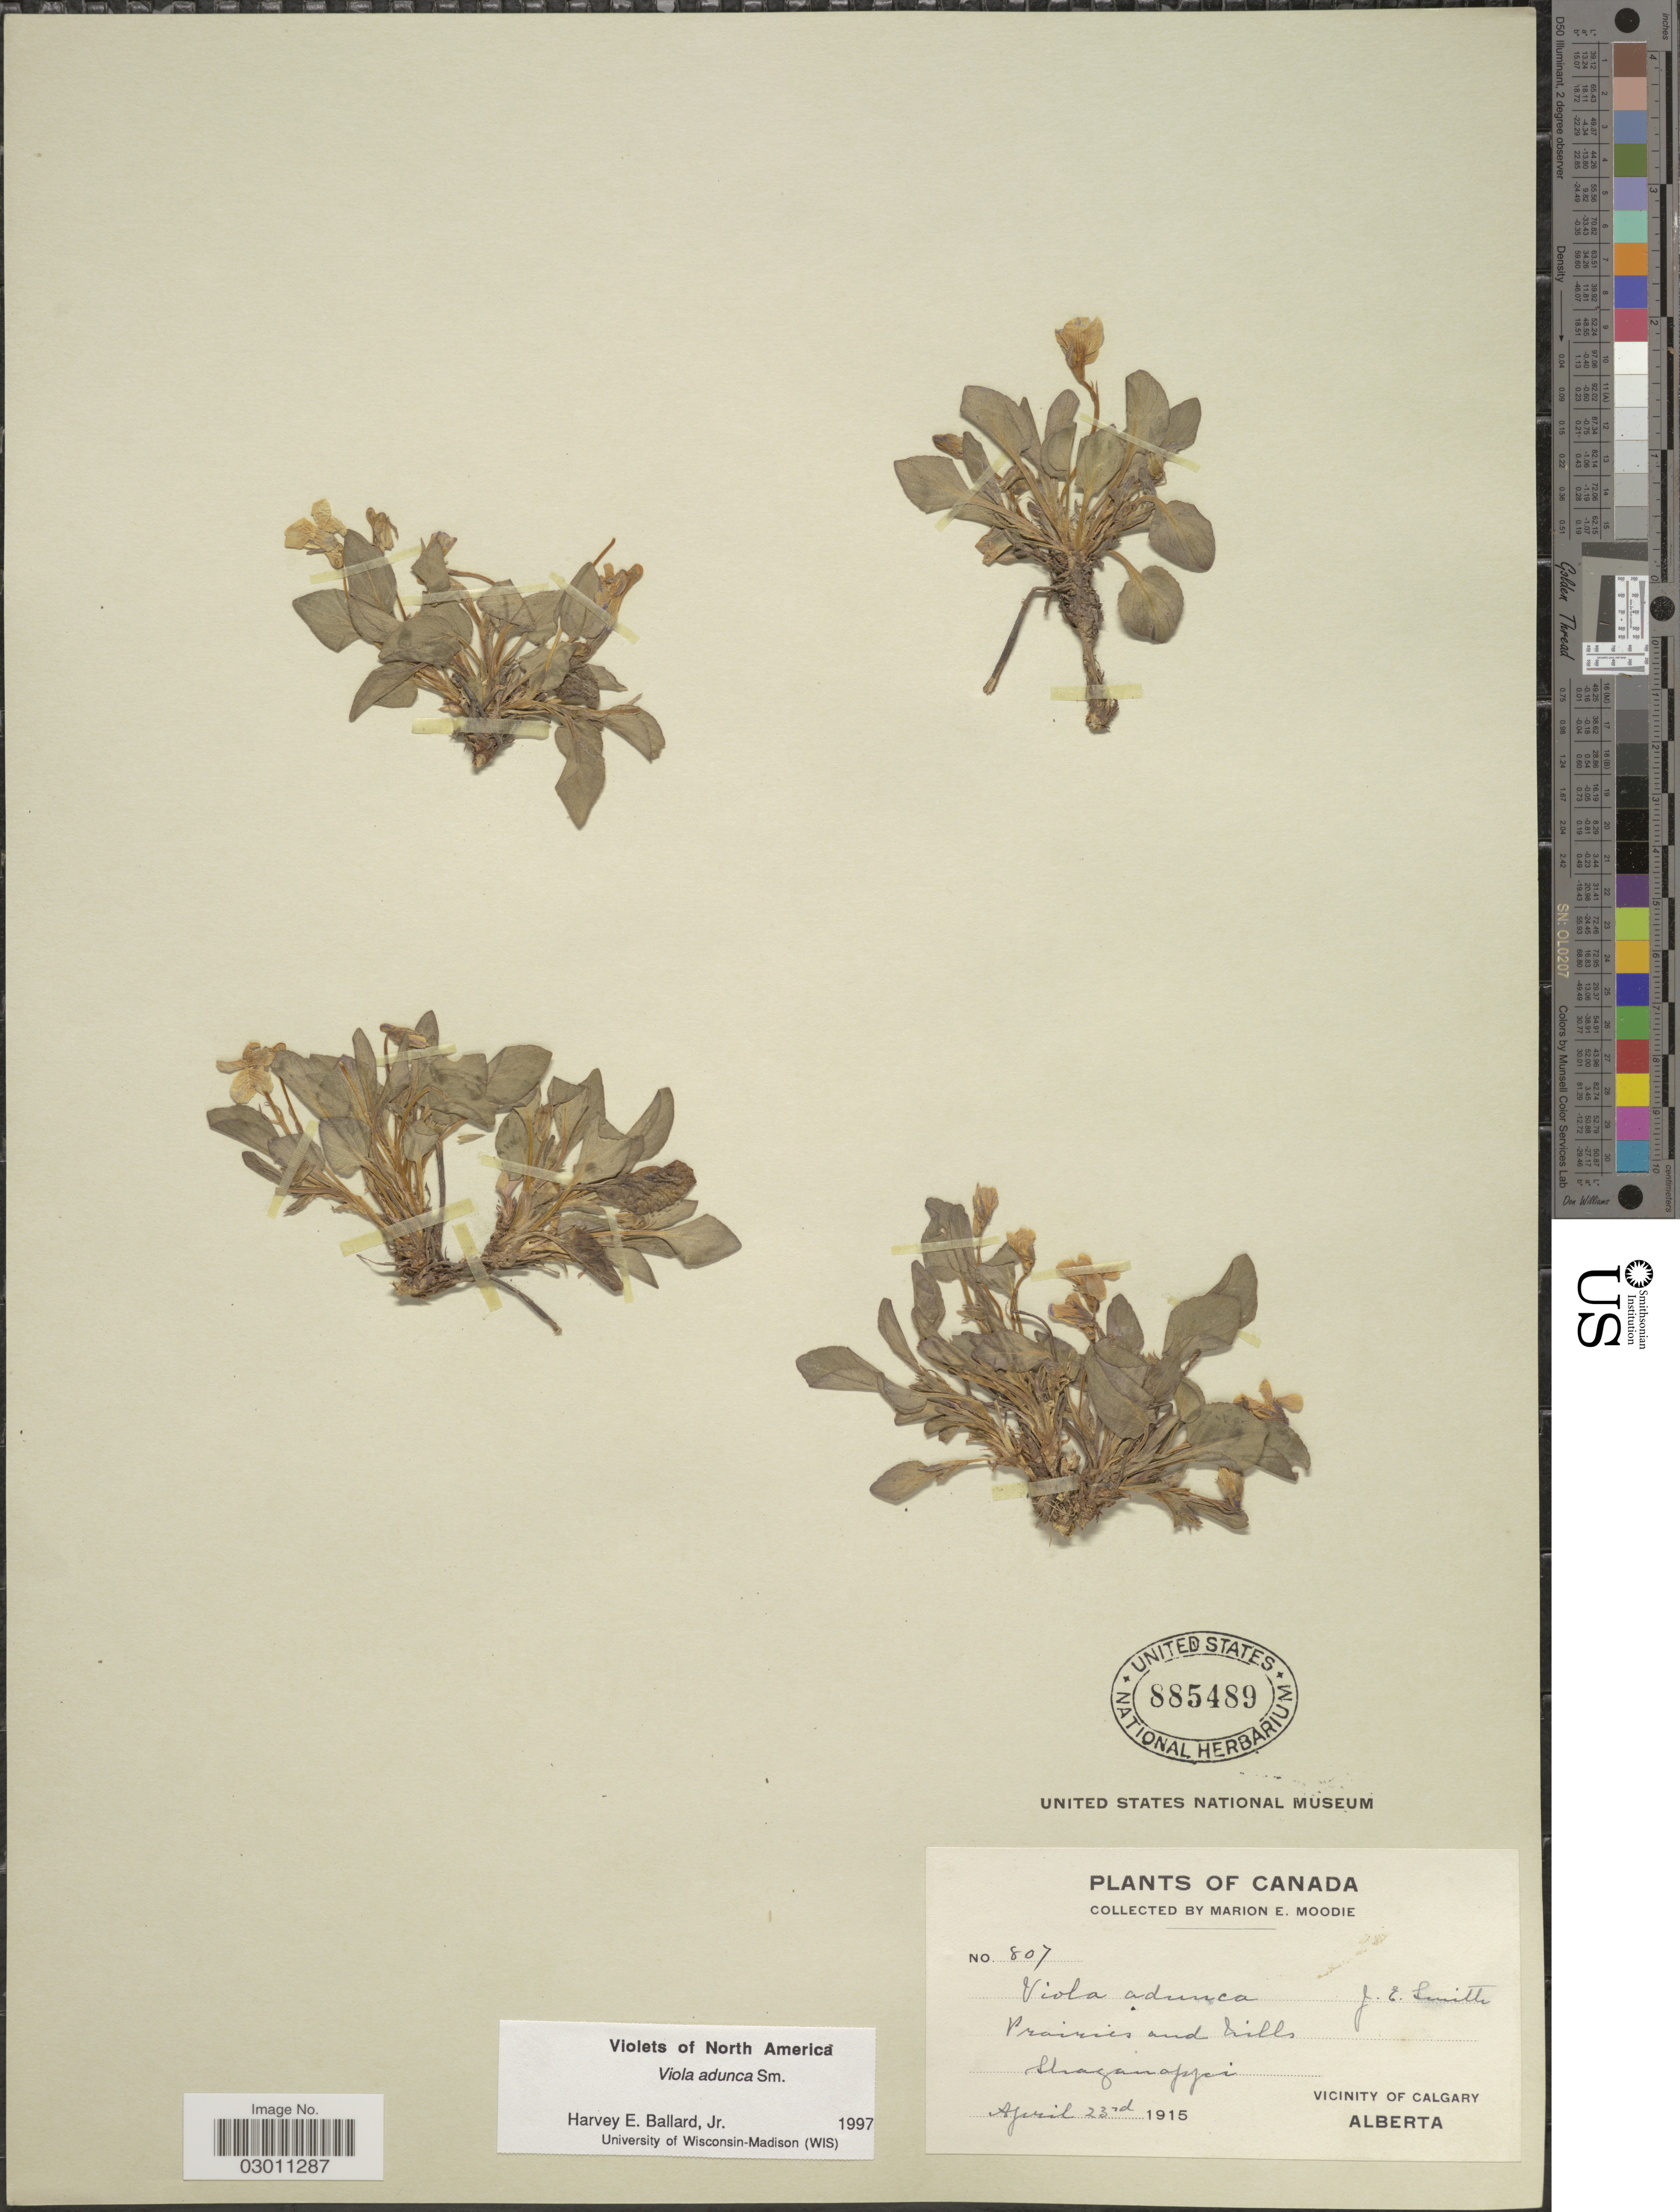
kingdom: Plantae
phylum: Tracheophyta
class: Magnoliopsida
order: Malpighiales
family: Violaceae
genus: Viola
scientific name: Viola adunca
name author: Sm.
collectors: M. E. Moodie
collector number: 807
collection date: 1915-04-23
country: Canada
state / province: Alberta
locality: Shaganappi. Vicinity of Calgary.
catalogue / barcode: US 885489